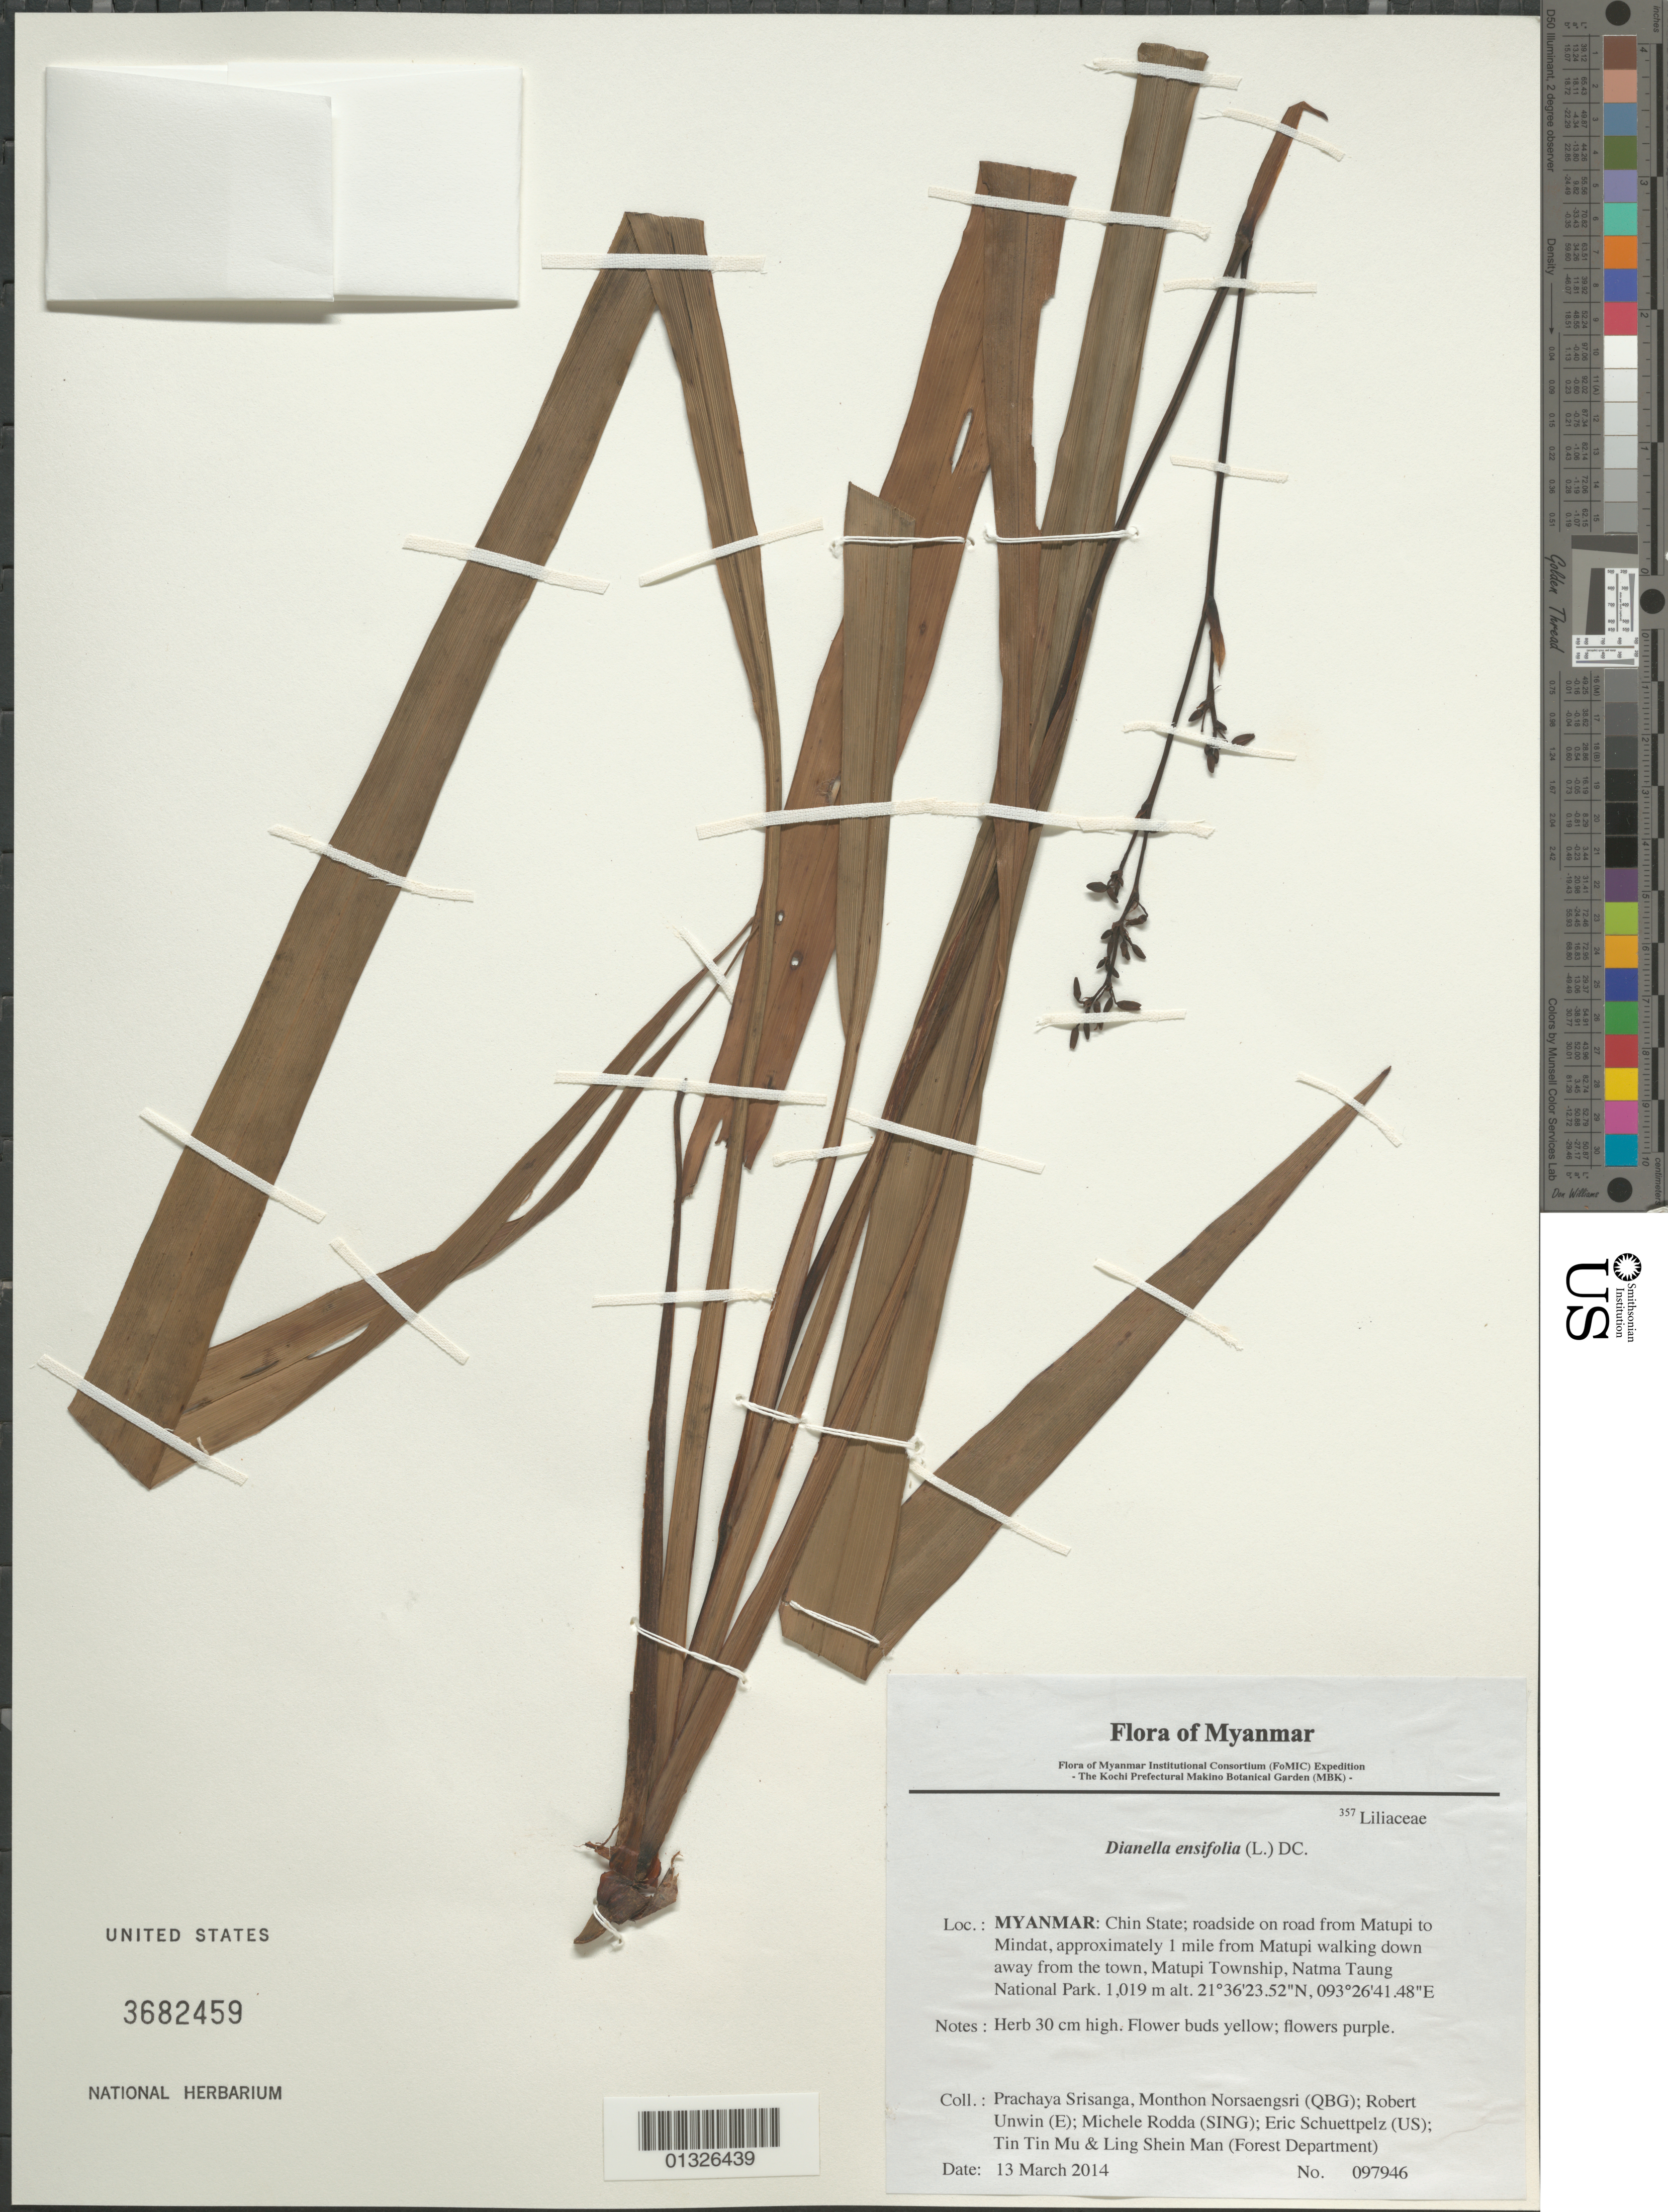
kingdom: Plantae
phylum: Tracheophyta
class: Liliopsida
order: Asparagales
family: Asphodelaceae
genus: Dianella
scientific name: Dianella ensifolia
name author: (L.) DC.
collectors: P. Srisanga, M. Norsaengsri, R. Unwin, M. Rodda, E. Schuettpelz, Tin Tin Mu & Ling Shein Man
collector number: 97946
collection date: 2014-03-13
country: Myanmar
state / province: Chin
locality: Roadside on road from Matupi to Mindat, approximately 1 mile from Matupi walking down away from the town, Matupi Township, Natma Taung National Park.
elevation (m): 1019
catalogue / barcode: US 3682459